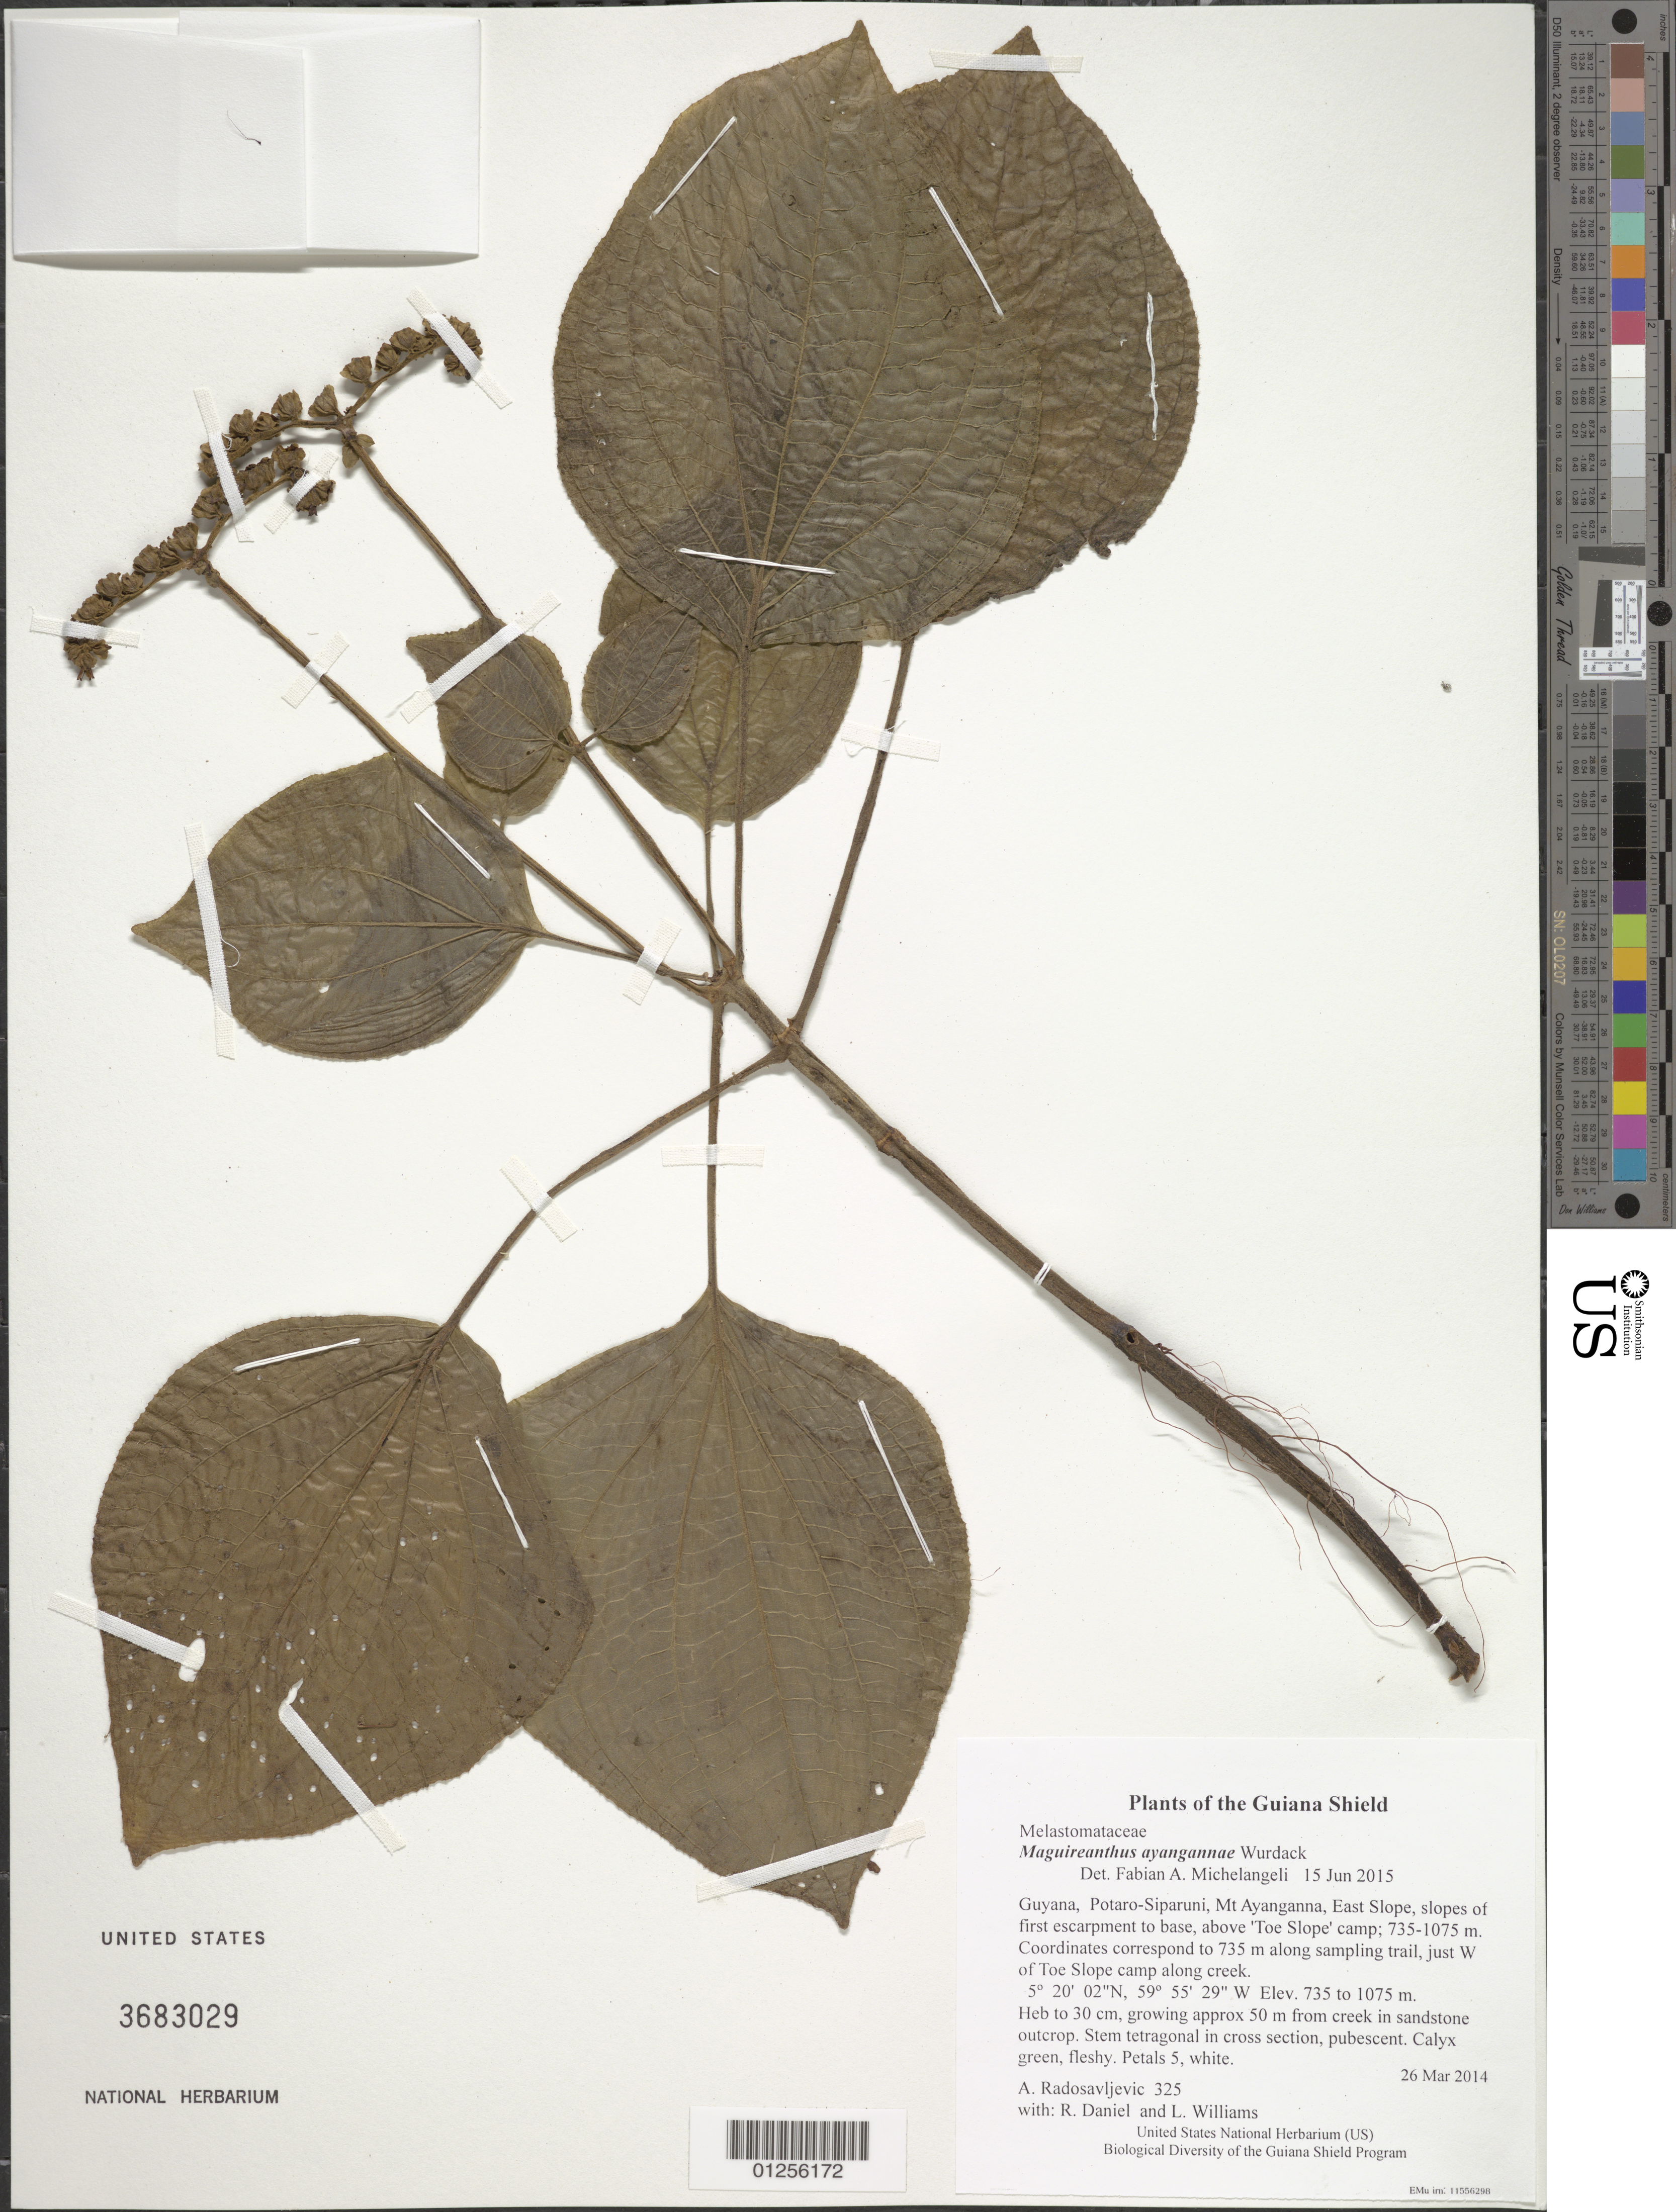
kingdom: Plantae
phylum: Tracheophyta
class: Magnoliopsida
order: Myrtales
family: Melastomataceae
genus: Maguireanthus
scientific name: Maguireanthus ayangannae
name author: Wurdack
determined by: Michelangeli, F. A.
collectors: A. Radosavljevic, R. Daniel & L. Williams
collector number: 325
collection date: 2014-03-26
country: Guyana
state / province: Potaro-Siparuni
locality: Mt Ayanganna, East Slope, slopes of first escarpment to base, above 'Toe Slope' camp; 735-1075 m. Coordinates correspond to 735 m along sampling trail, just W of Toe Slope camp along creek.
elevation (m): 735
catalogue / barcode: US 3683029